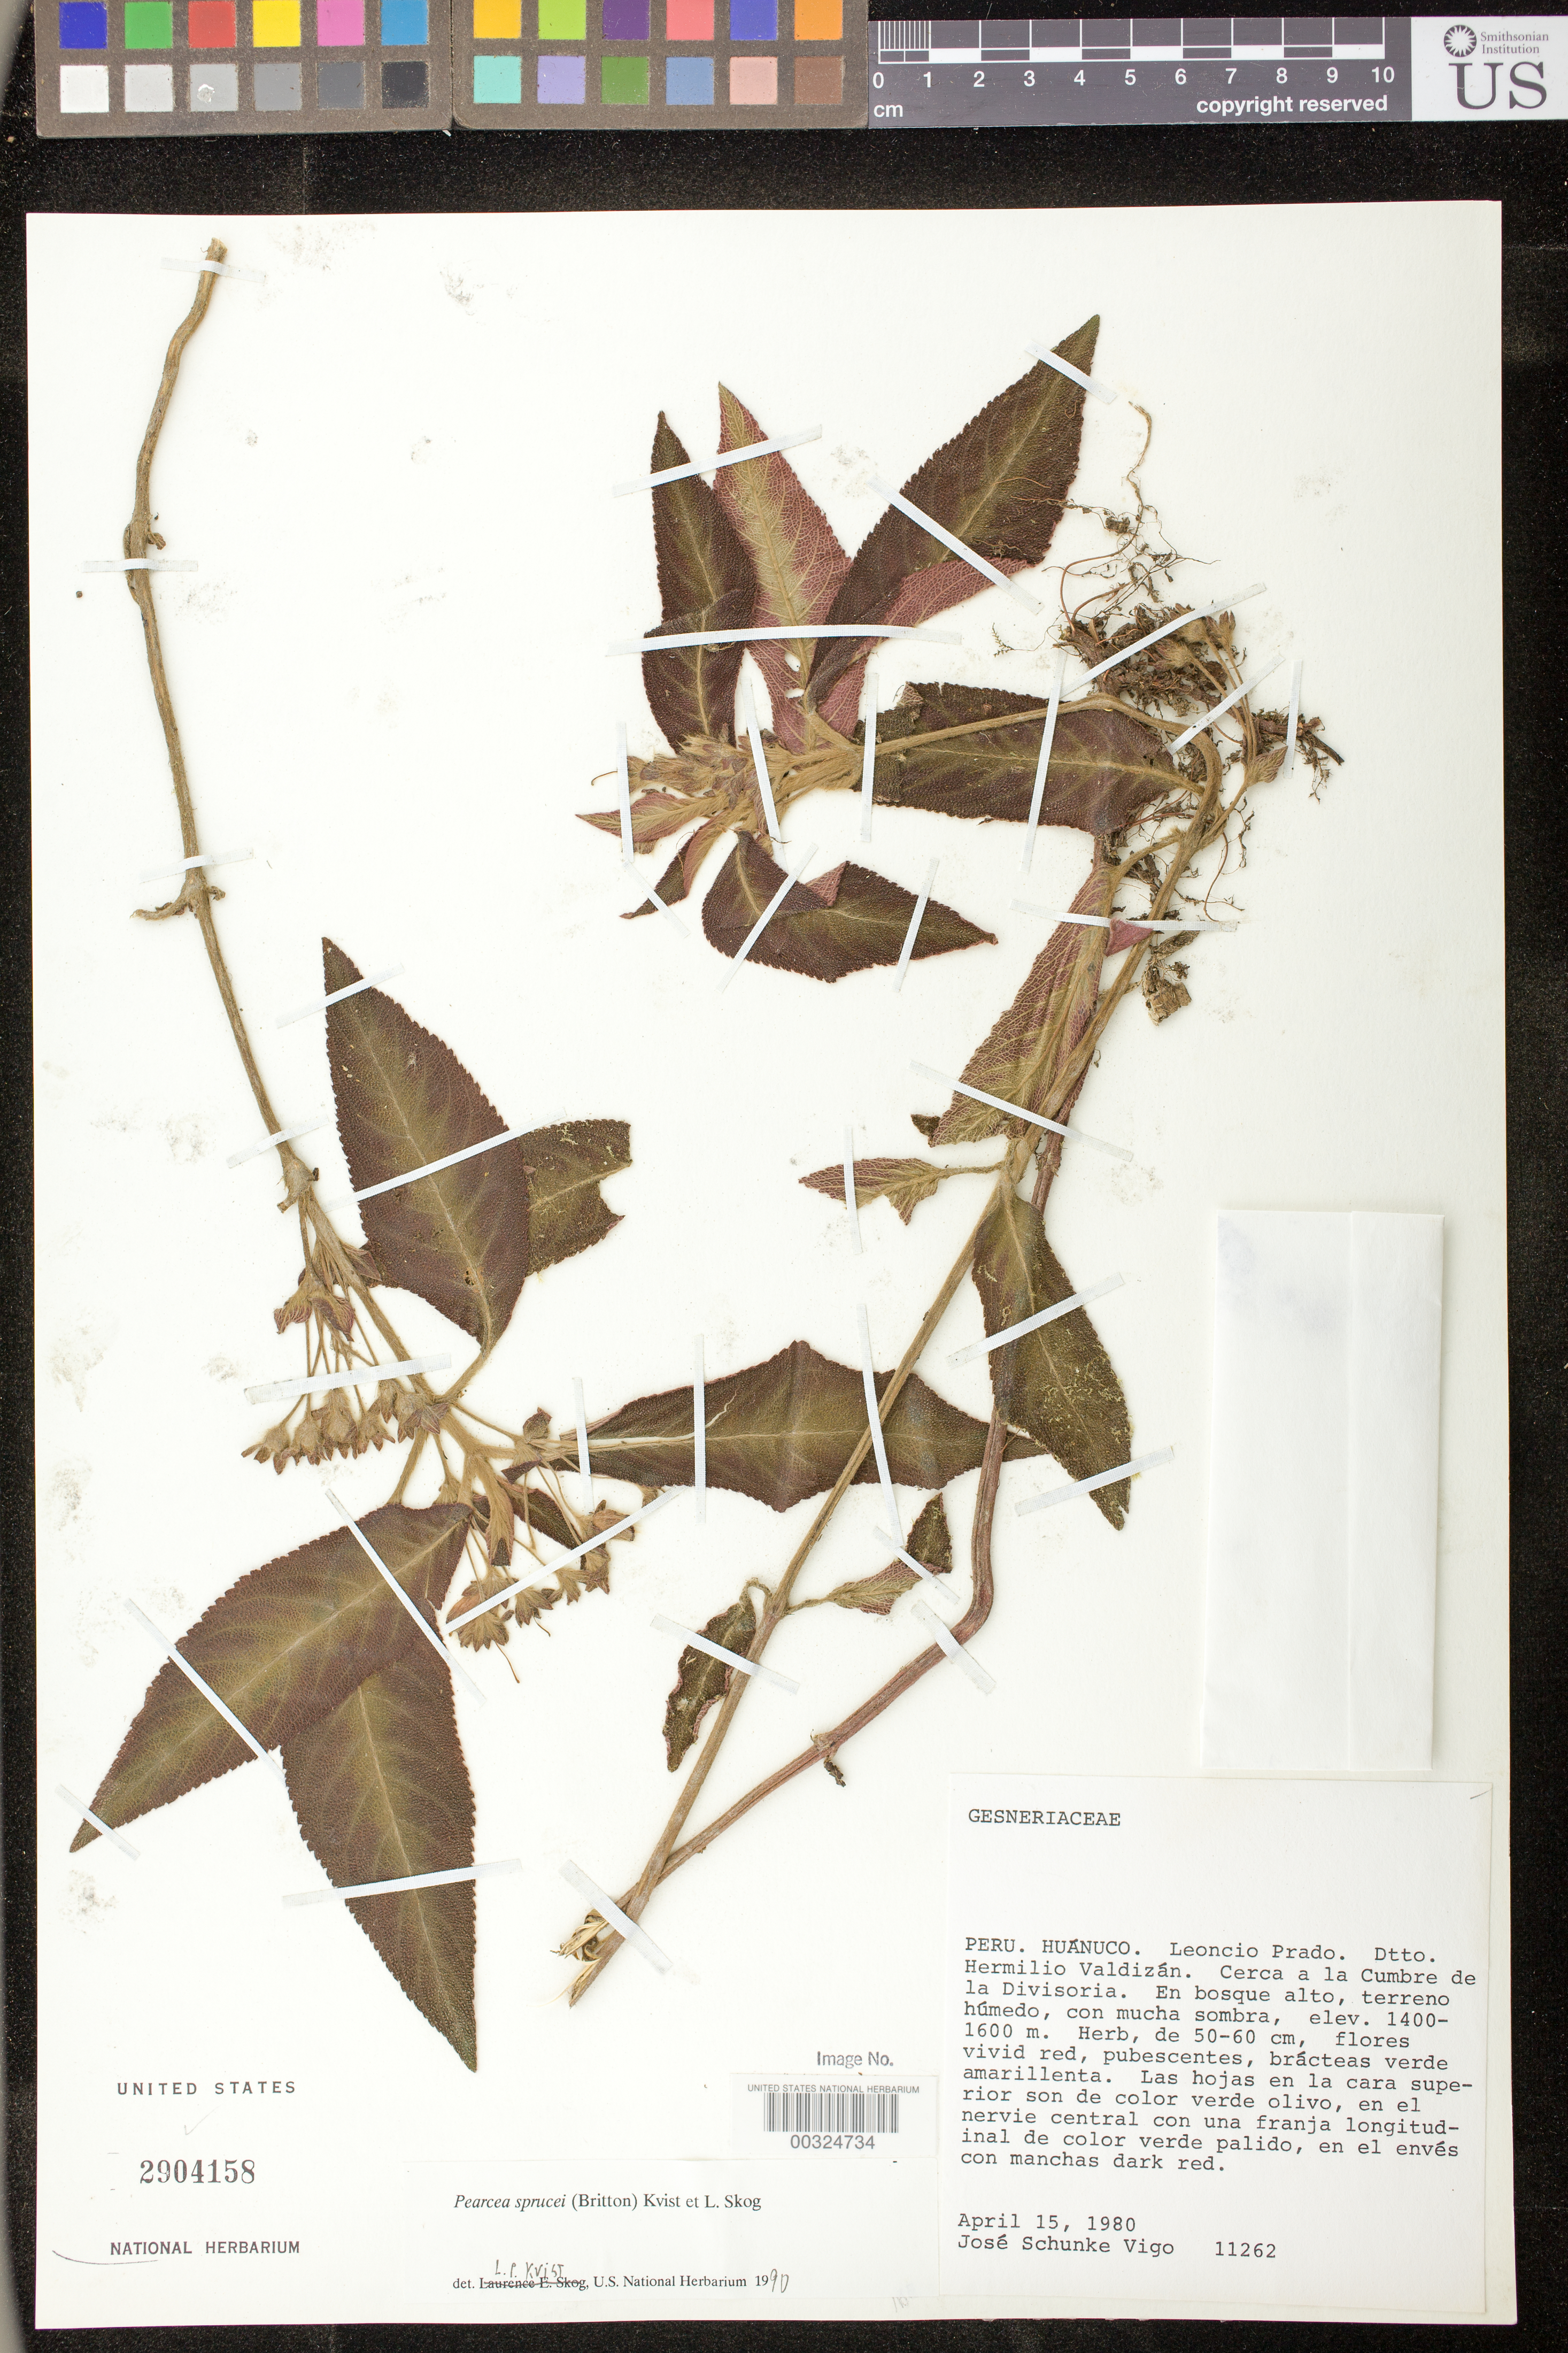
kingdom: Plantae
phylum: Tracheophyta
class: Magnoliopsida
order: Lamiales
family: Gesneriaceae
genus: Pearcea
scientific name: Pearcea sprucei var. sprucei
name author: (Britton ex Rusby) L.P. Kvist & L.E. Skog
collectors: J. Schunke Vigo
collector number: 11262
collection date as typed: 15 Apr 1980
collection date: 1980-04-15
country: Peru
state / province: Huánuco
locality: Prov. Leoncio Prado; Dtto. Hermilio Valdizan, near La Cumbre de La Divisoria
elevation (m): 1400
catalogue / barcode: US 2904158